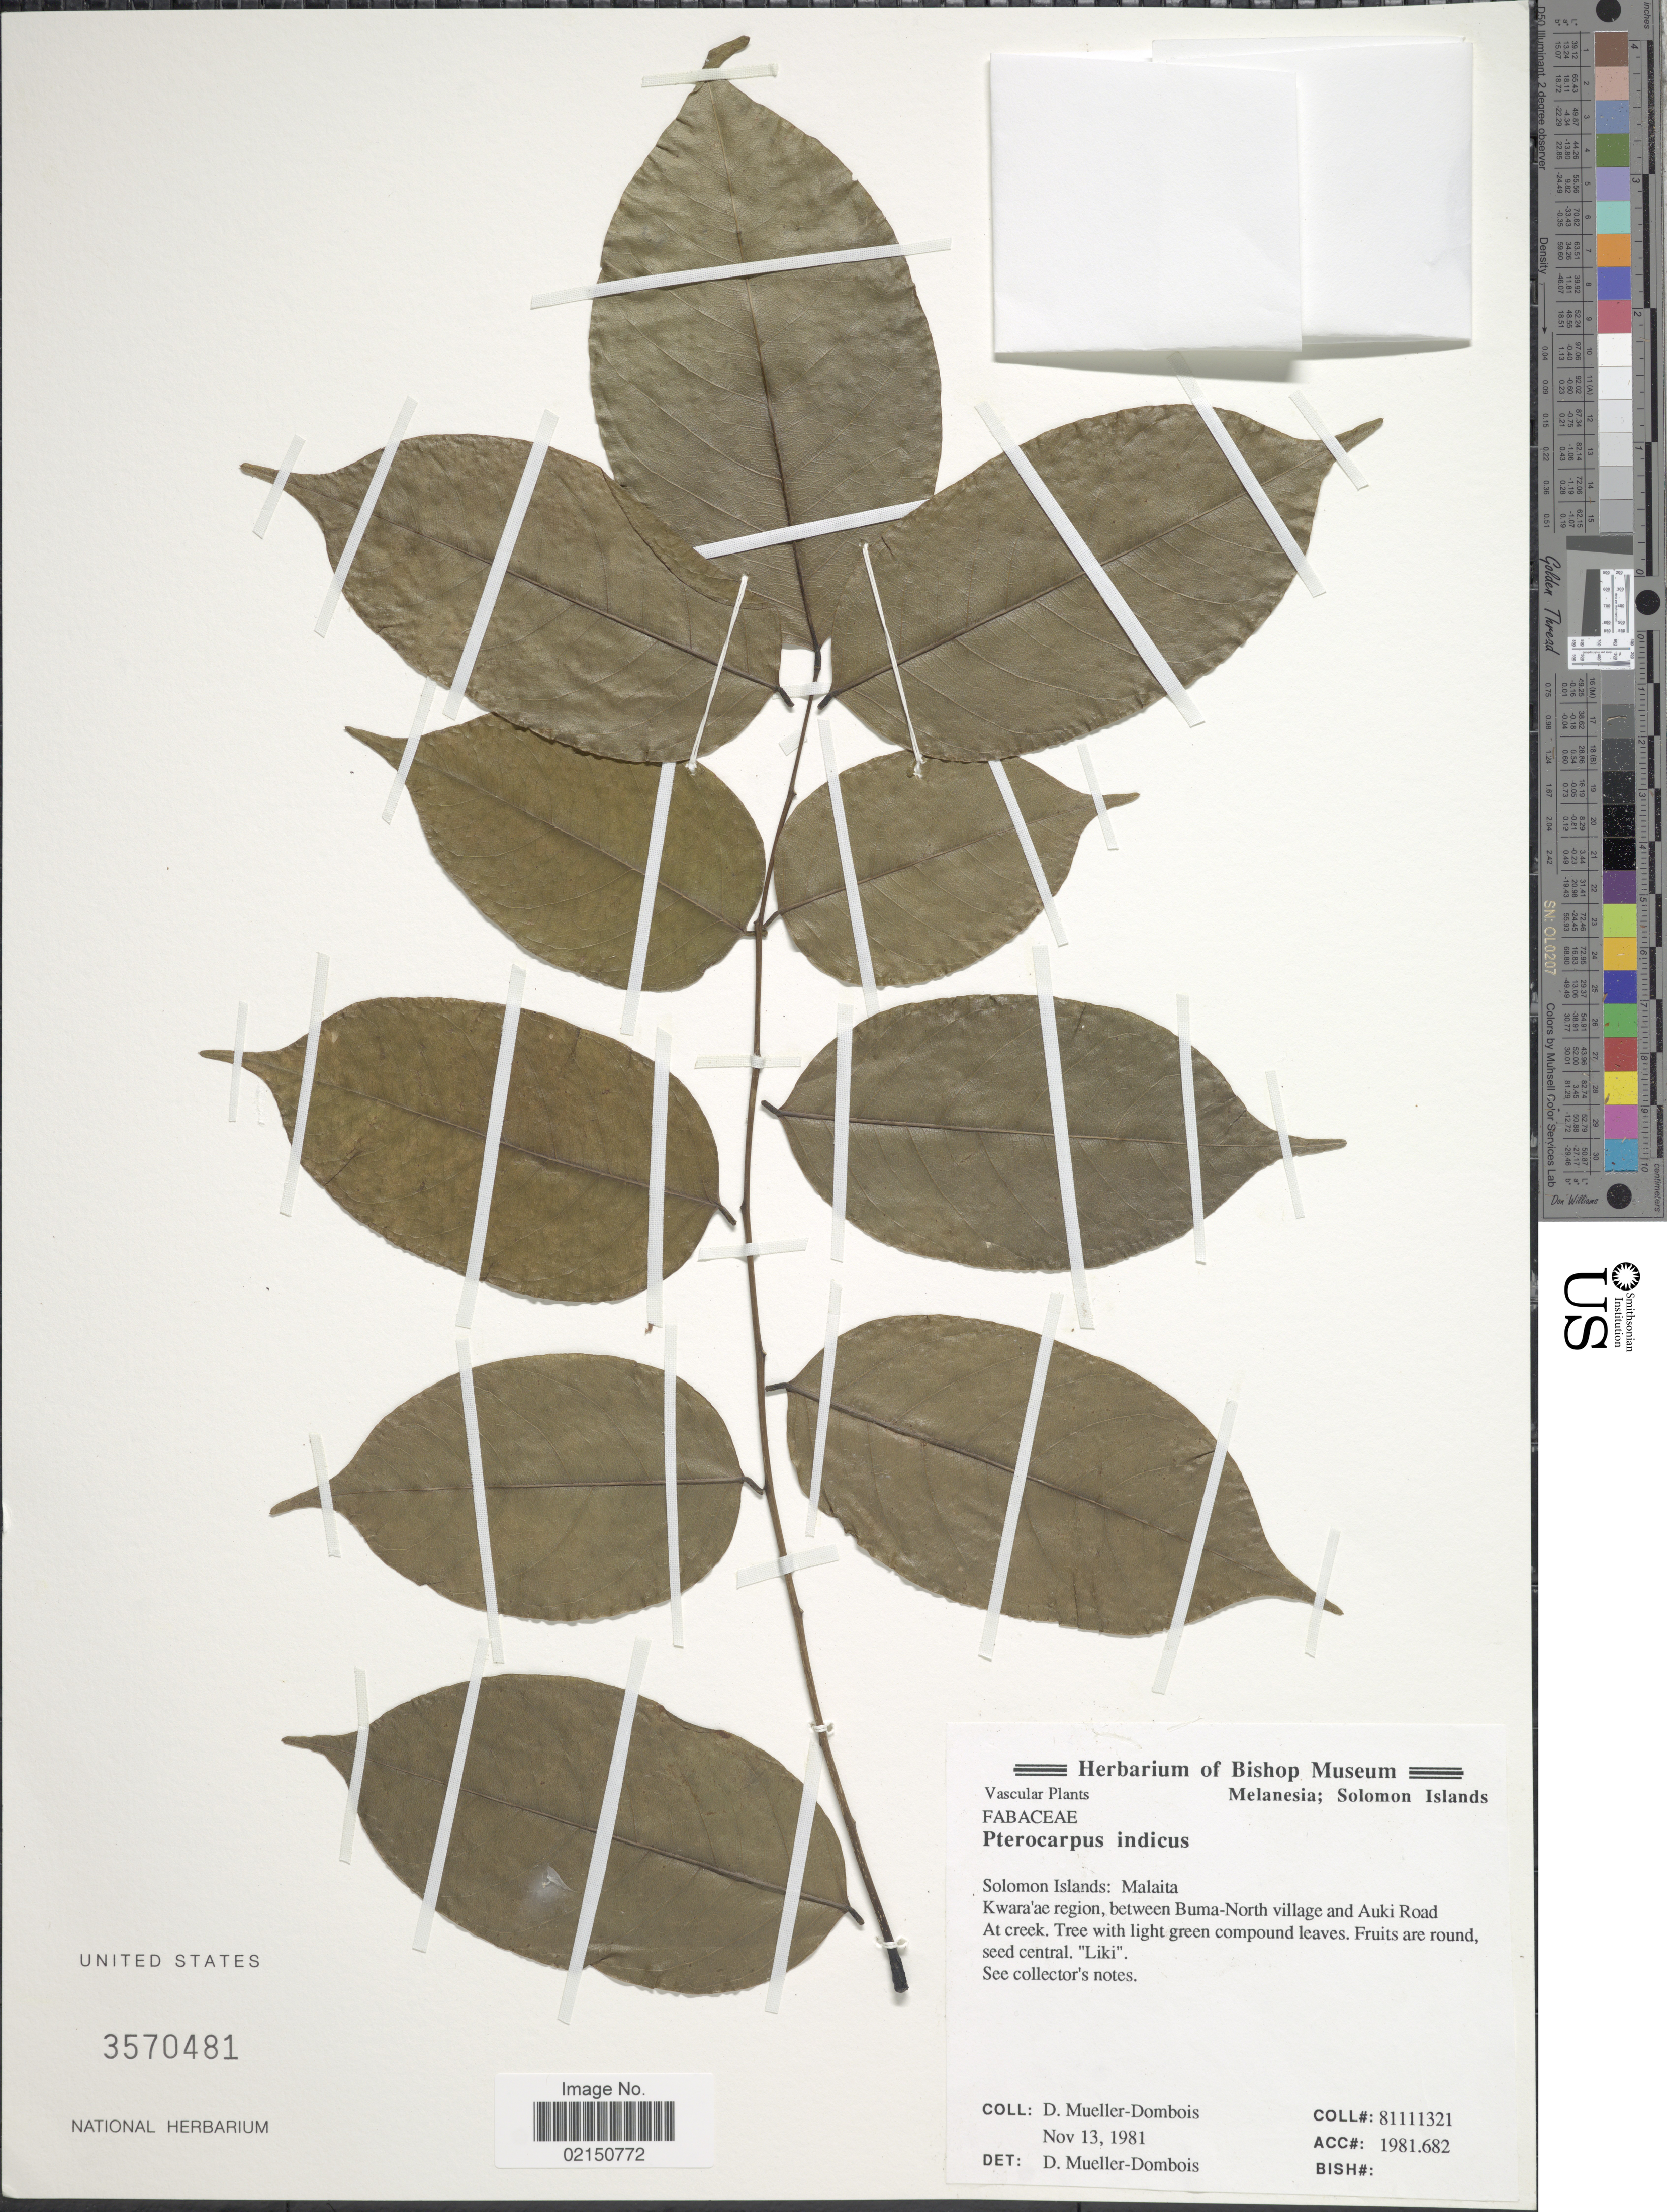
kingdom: Plantae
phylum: Tracheophyta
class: Magnoliopsida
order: Fabales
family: Fabaceae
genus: Pterocarpus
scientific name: Pterocarpus indicus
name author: Willd.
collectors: D. Mueller-Dombois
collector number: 81111321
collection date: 1981-11-13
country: Solomon Islands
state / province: Solomon Islands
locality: Malaita. Kwara'ae region, between Burma-North village and Auki Road At creek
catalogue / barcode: US 3570481